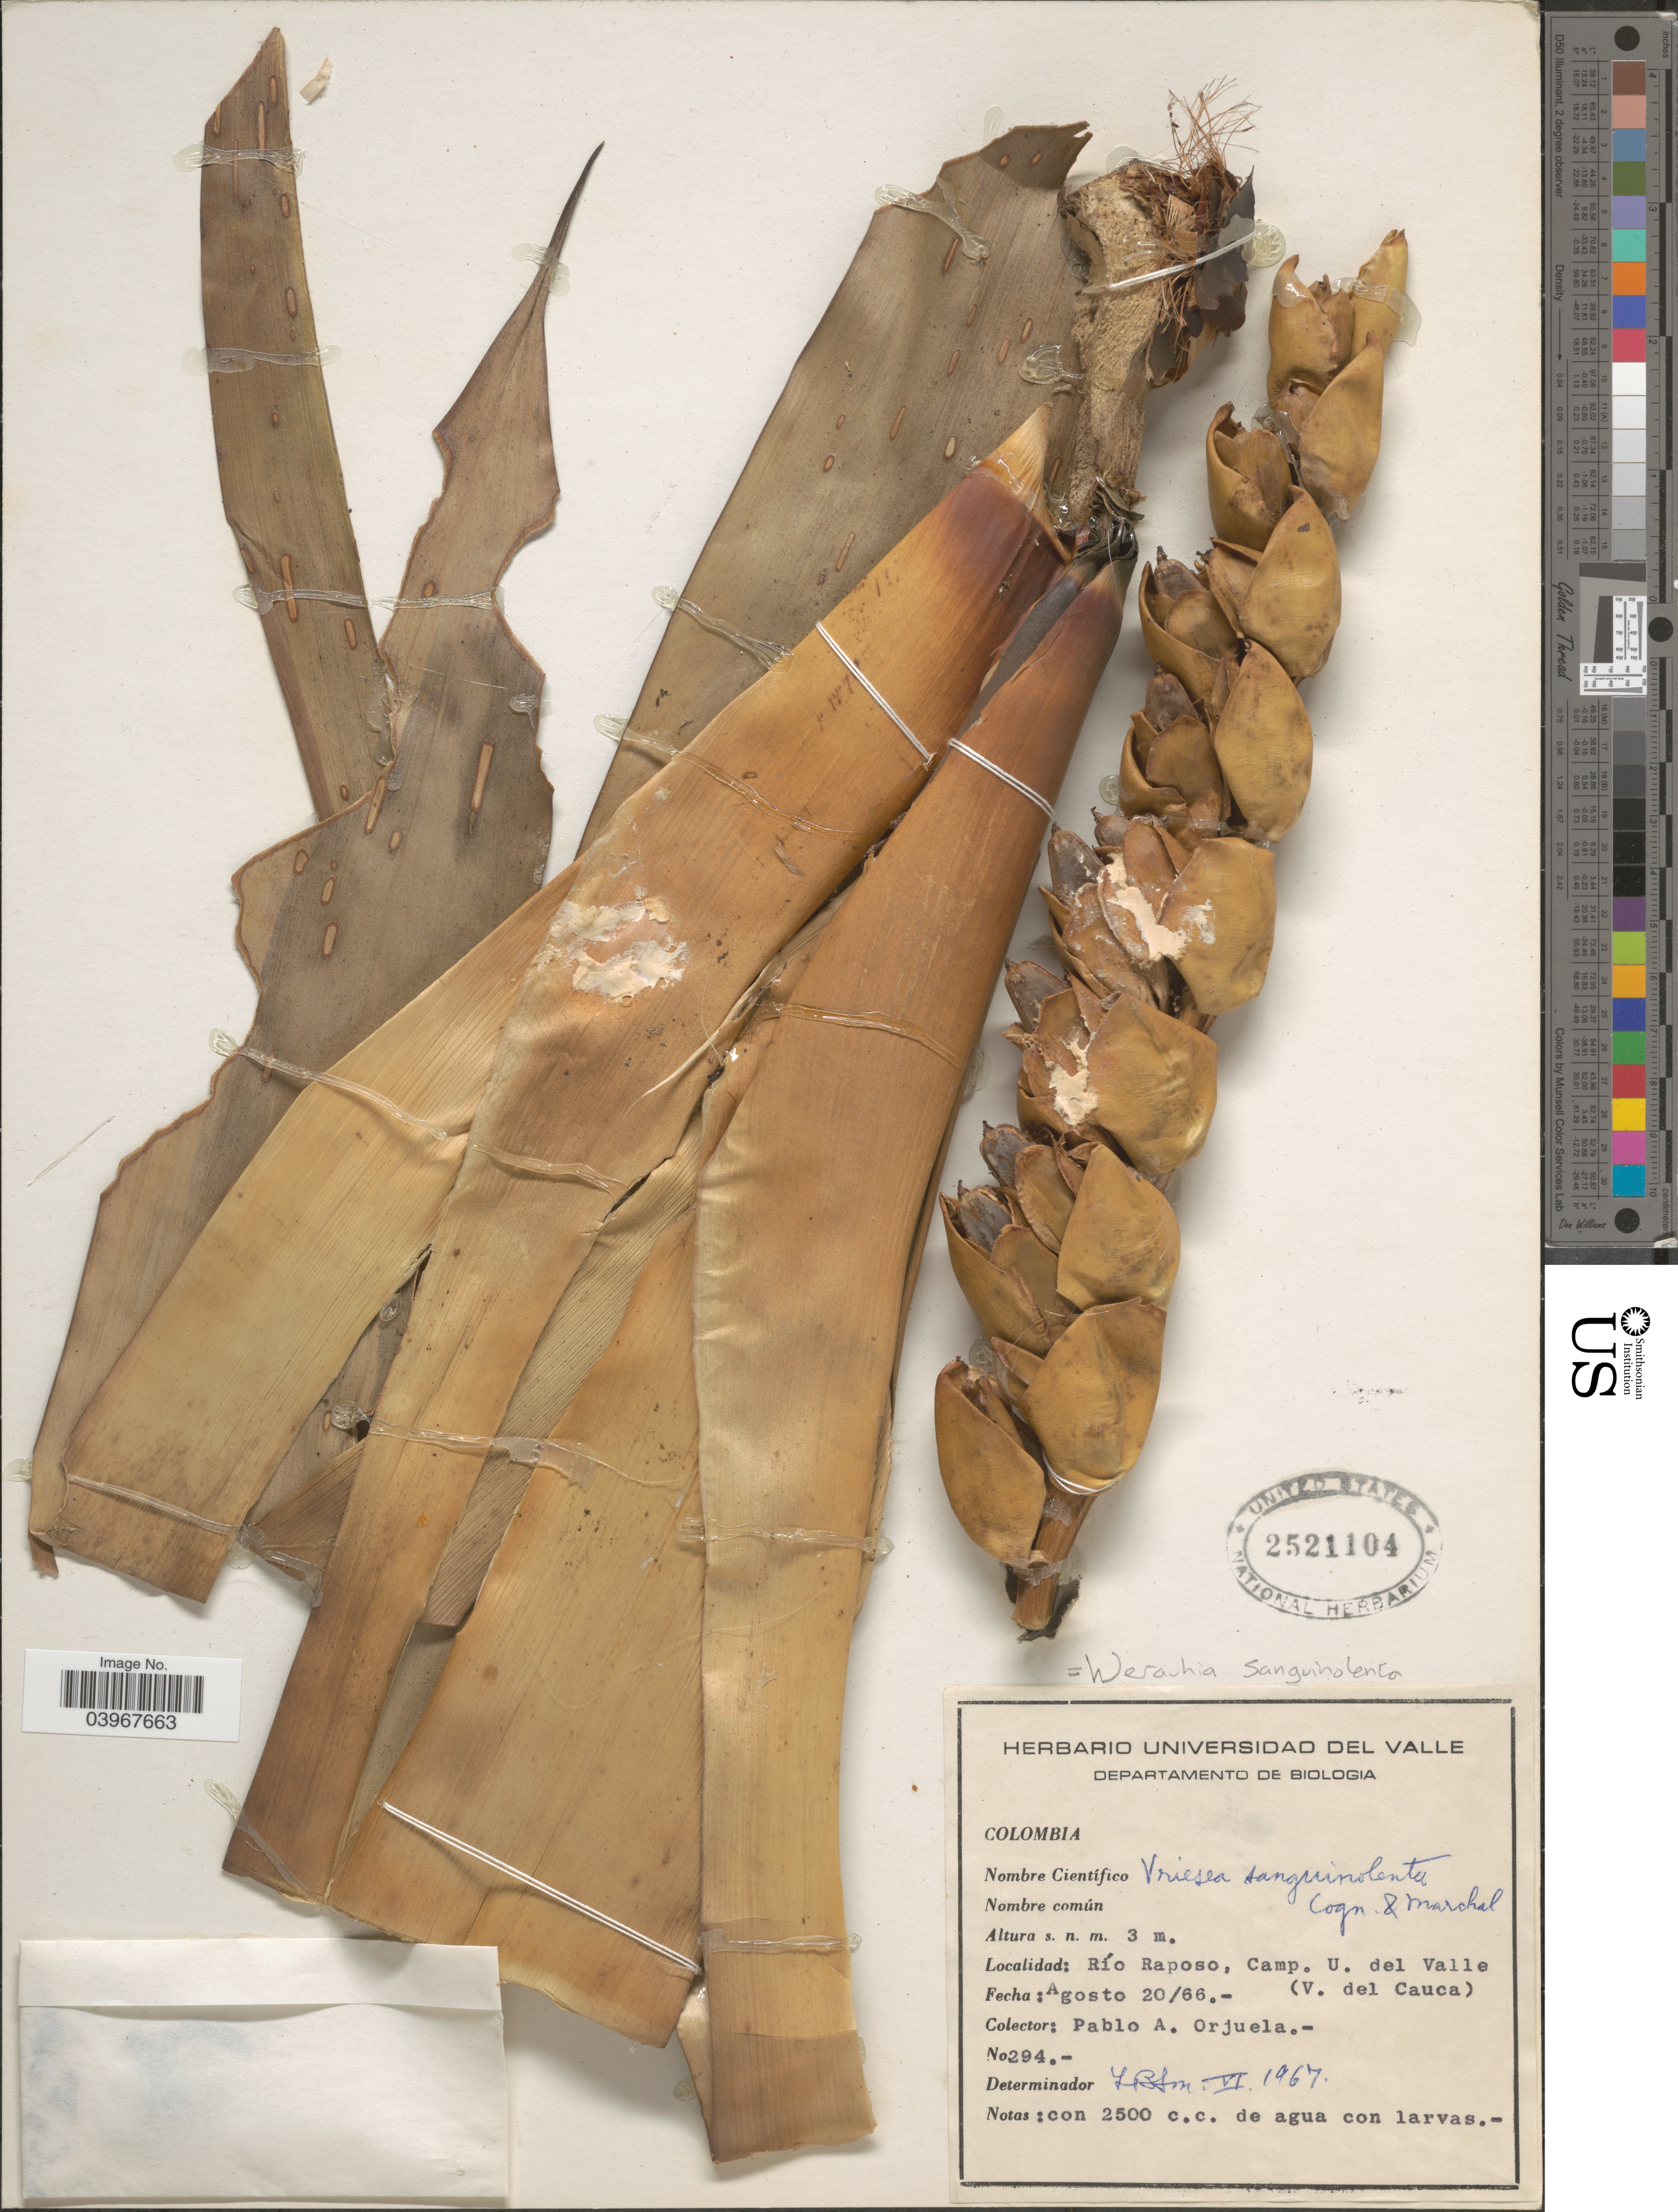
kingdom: Plantae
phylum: Tracheophyta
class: Liliopsida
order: Poales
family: Bromeliaceae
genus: Werauhia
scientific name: Werauhia sanguinolenta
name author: (Cogn. & Marchal) J.R. Grant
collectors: P. A. Orjuela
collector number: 294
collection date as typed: Transcribed d/m/y: 20/8/66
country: Colombia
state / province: Valle del Cauca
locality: Valle. Río Raposo, Camp. U. del Valle (V. del Cauca).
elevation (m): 3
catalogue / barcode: US 2521104